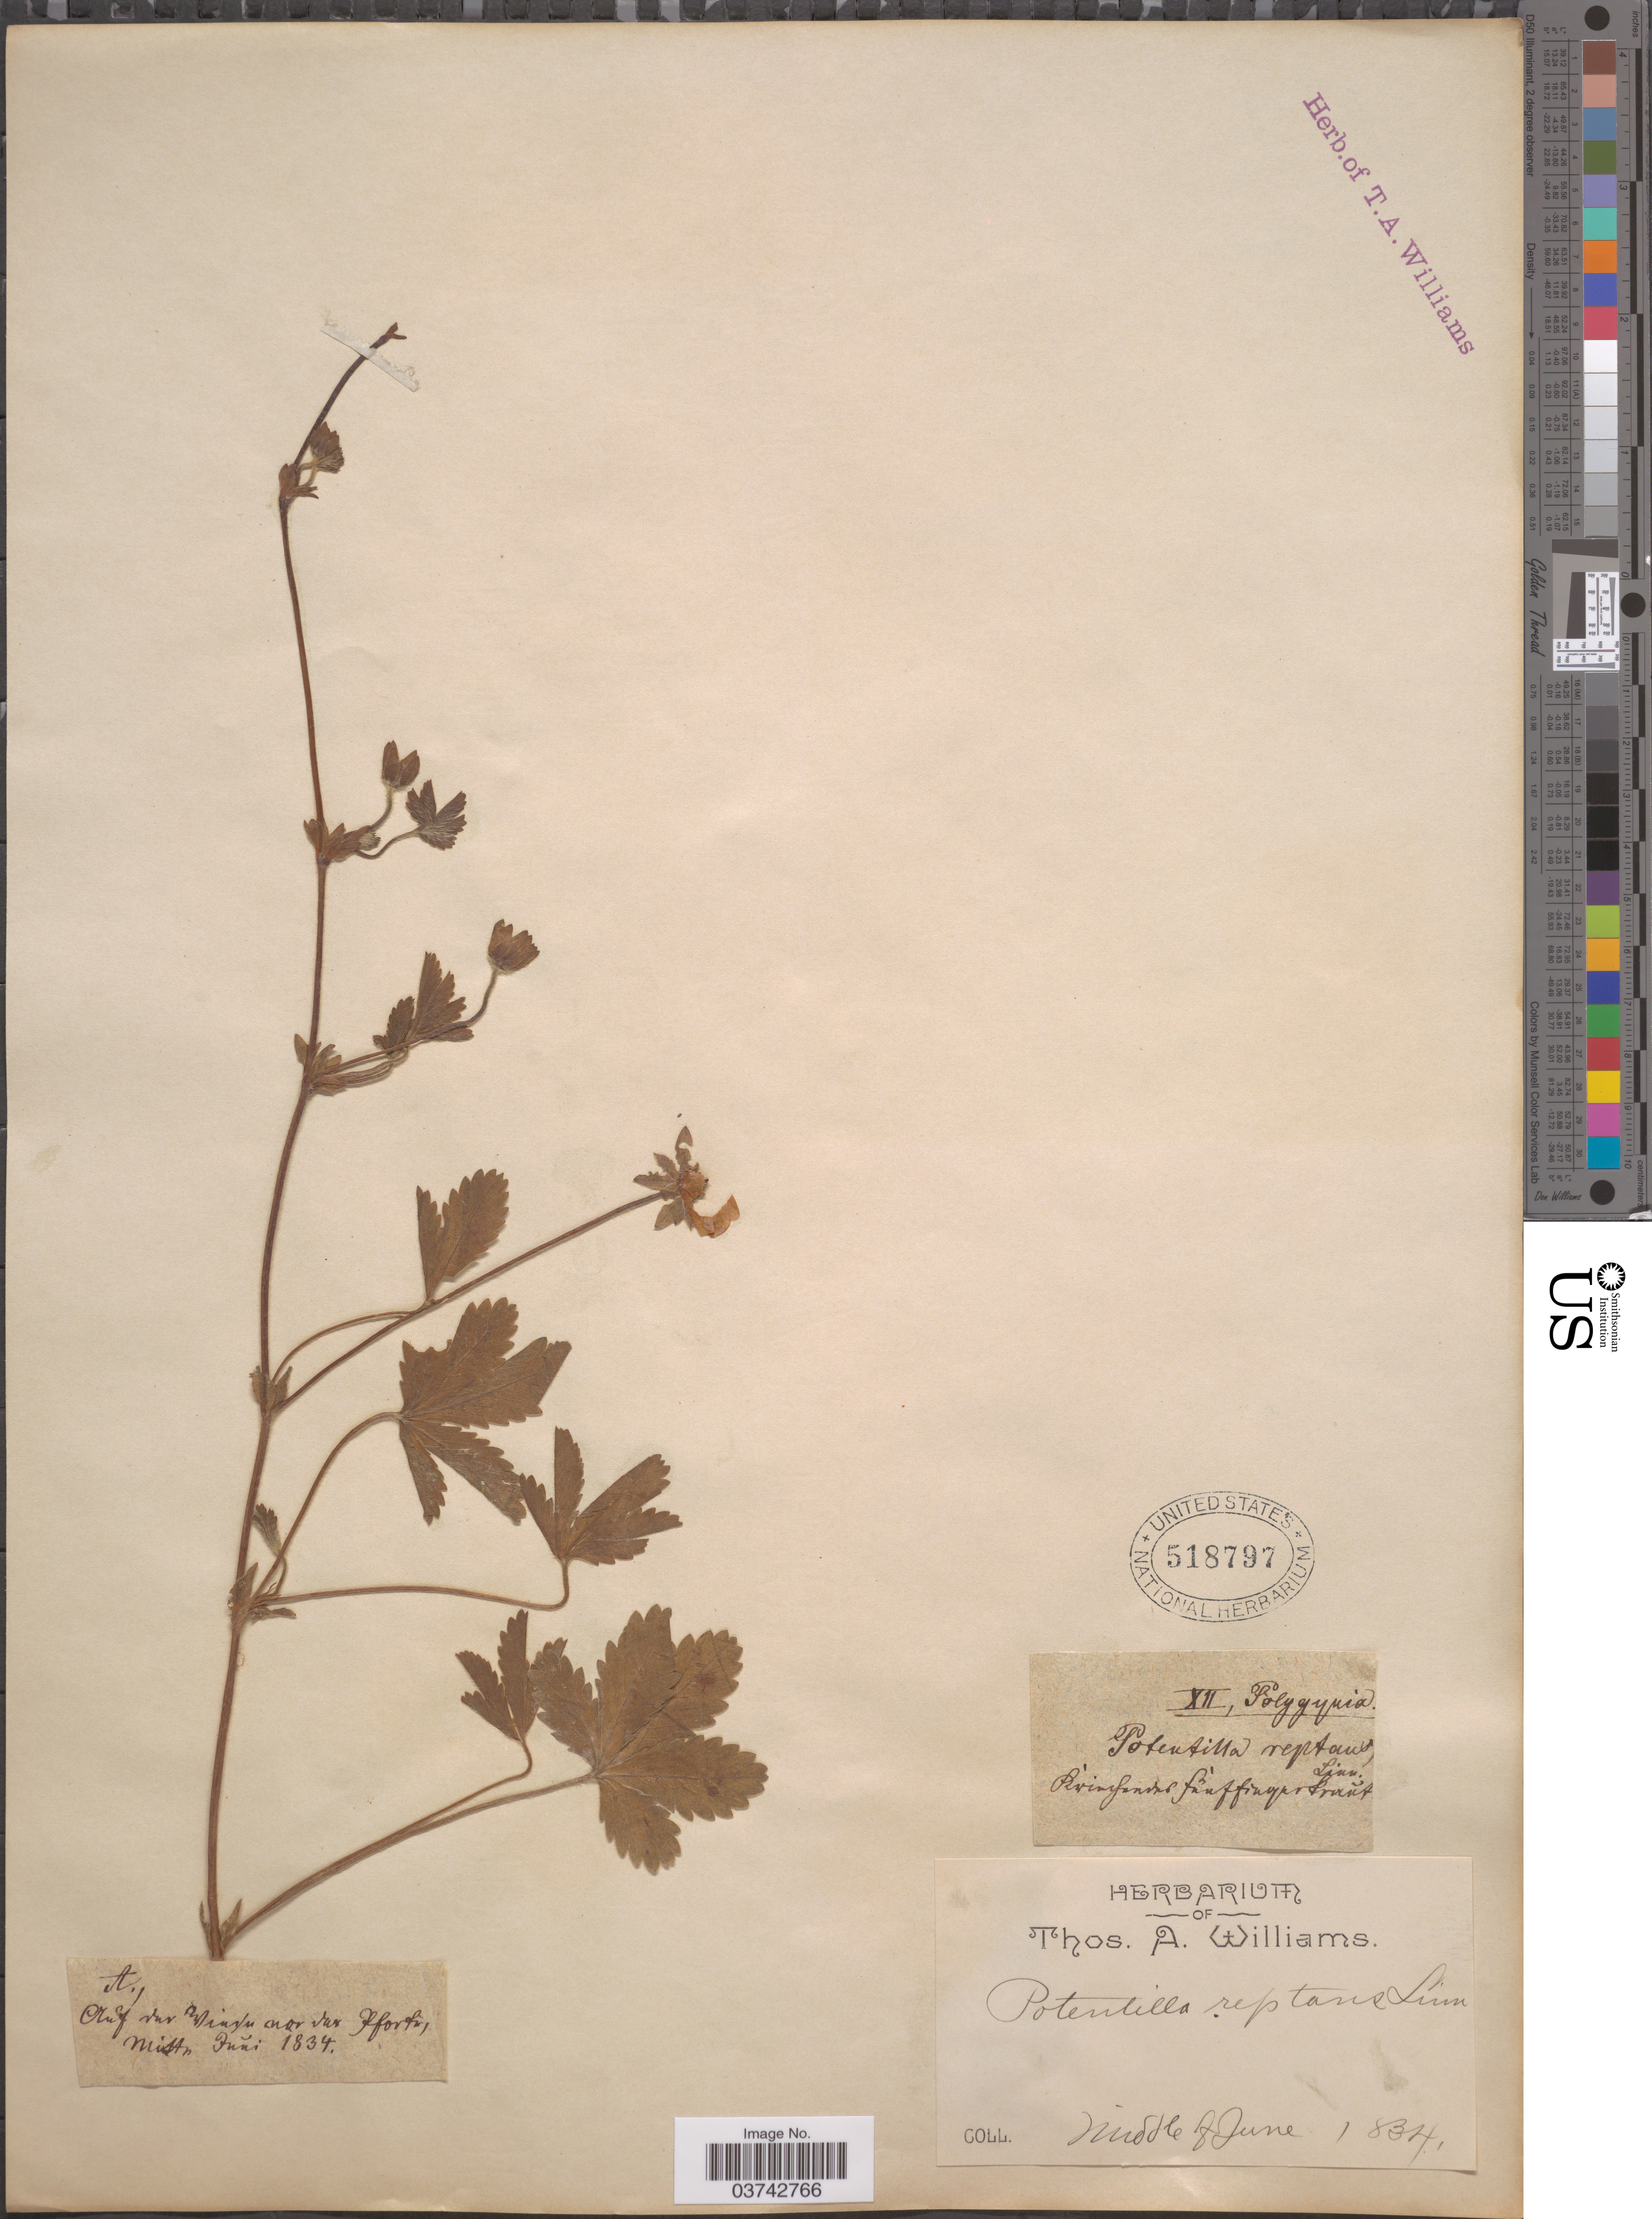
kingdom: Plantae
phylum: Tracheophyta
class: Magnoliopsida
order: Rosales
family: Rosaceae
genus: Potentilla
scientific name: Potentilla reptans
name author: L.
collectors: ex herb. Thos. A. Williams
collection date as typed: Middle of June 1834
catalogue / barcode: US 518797